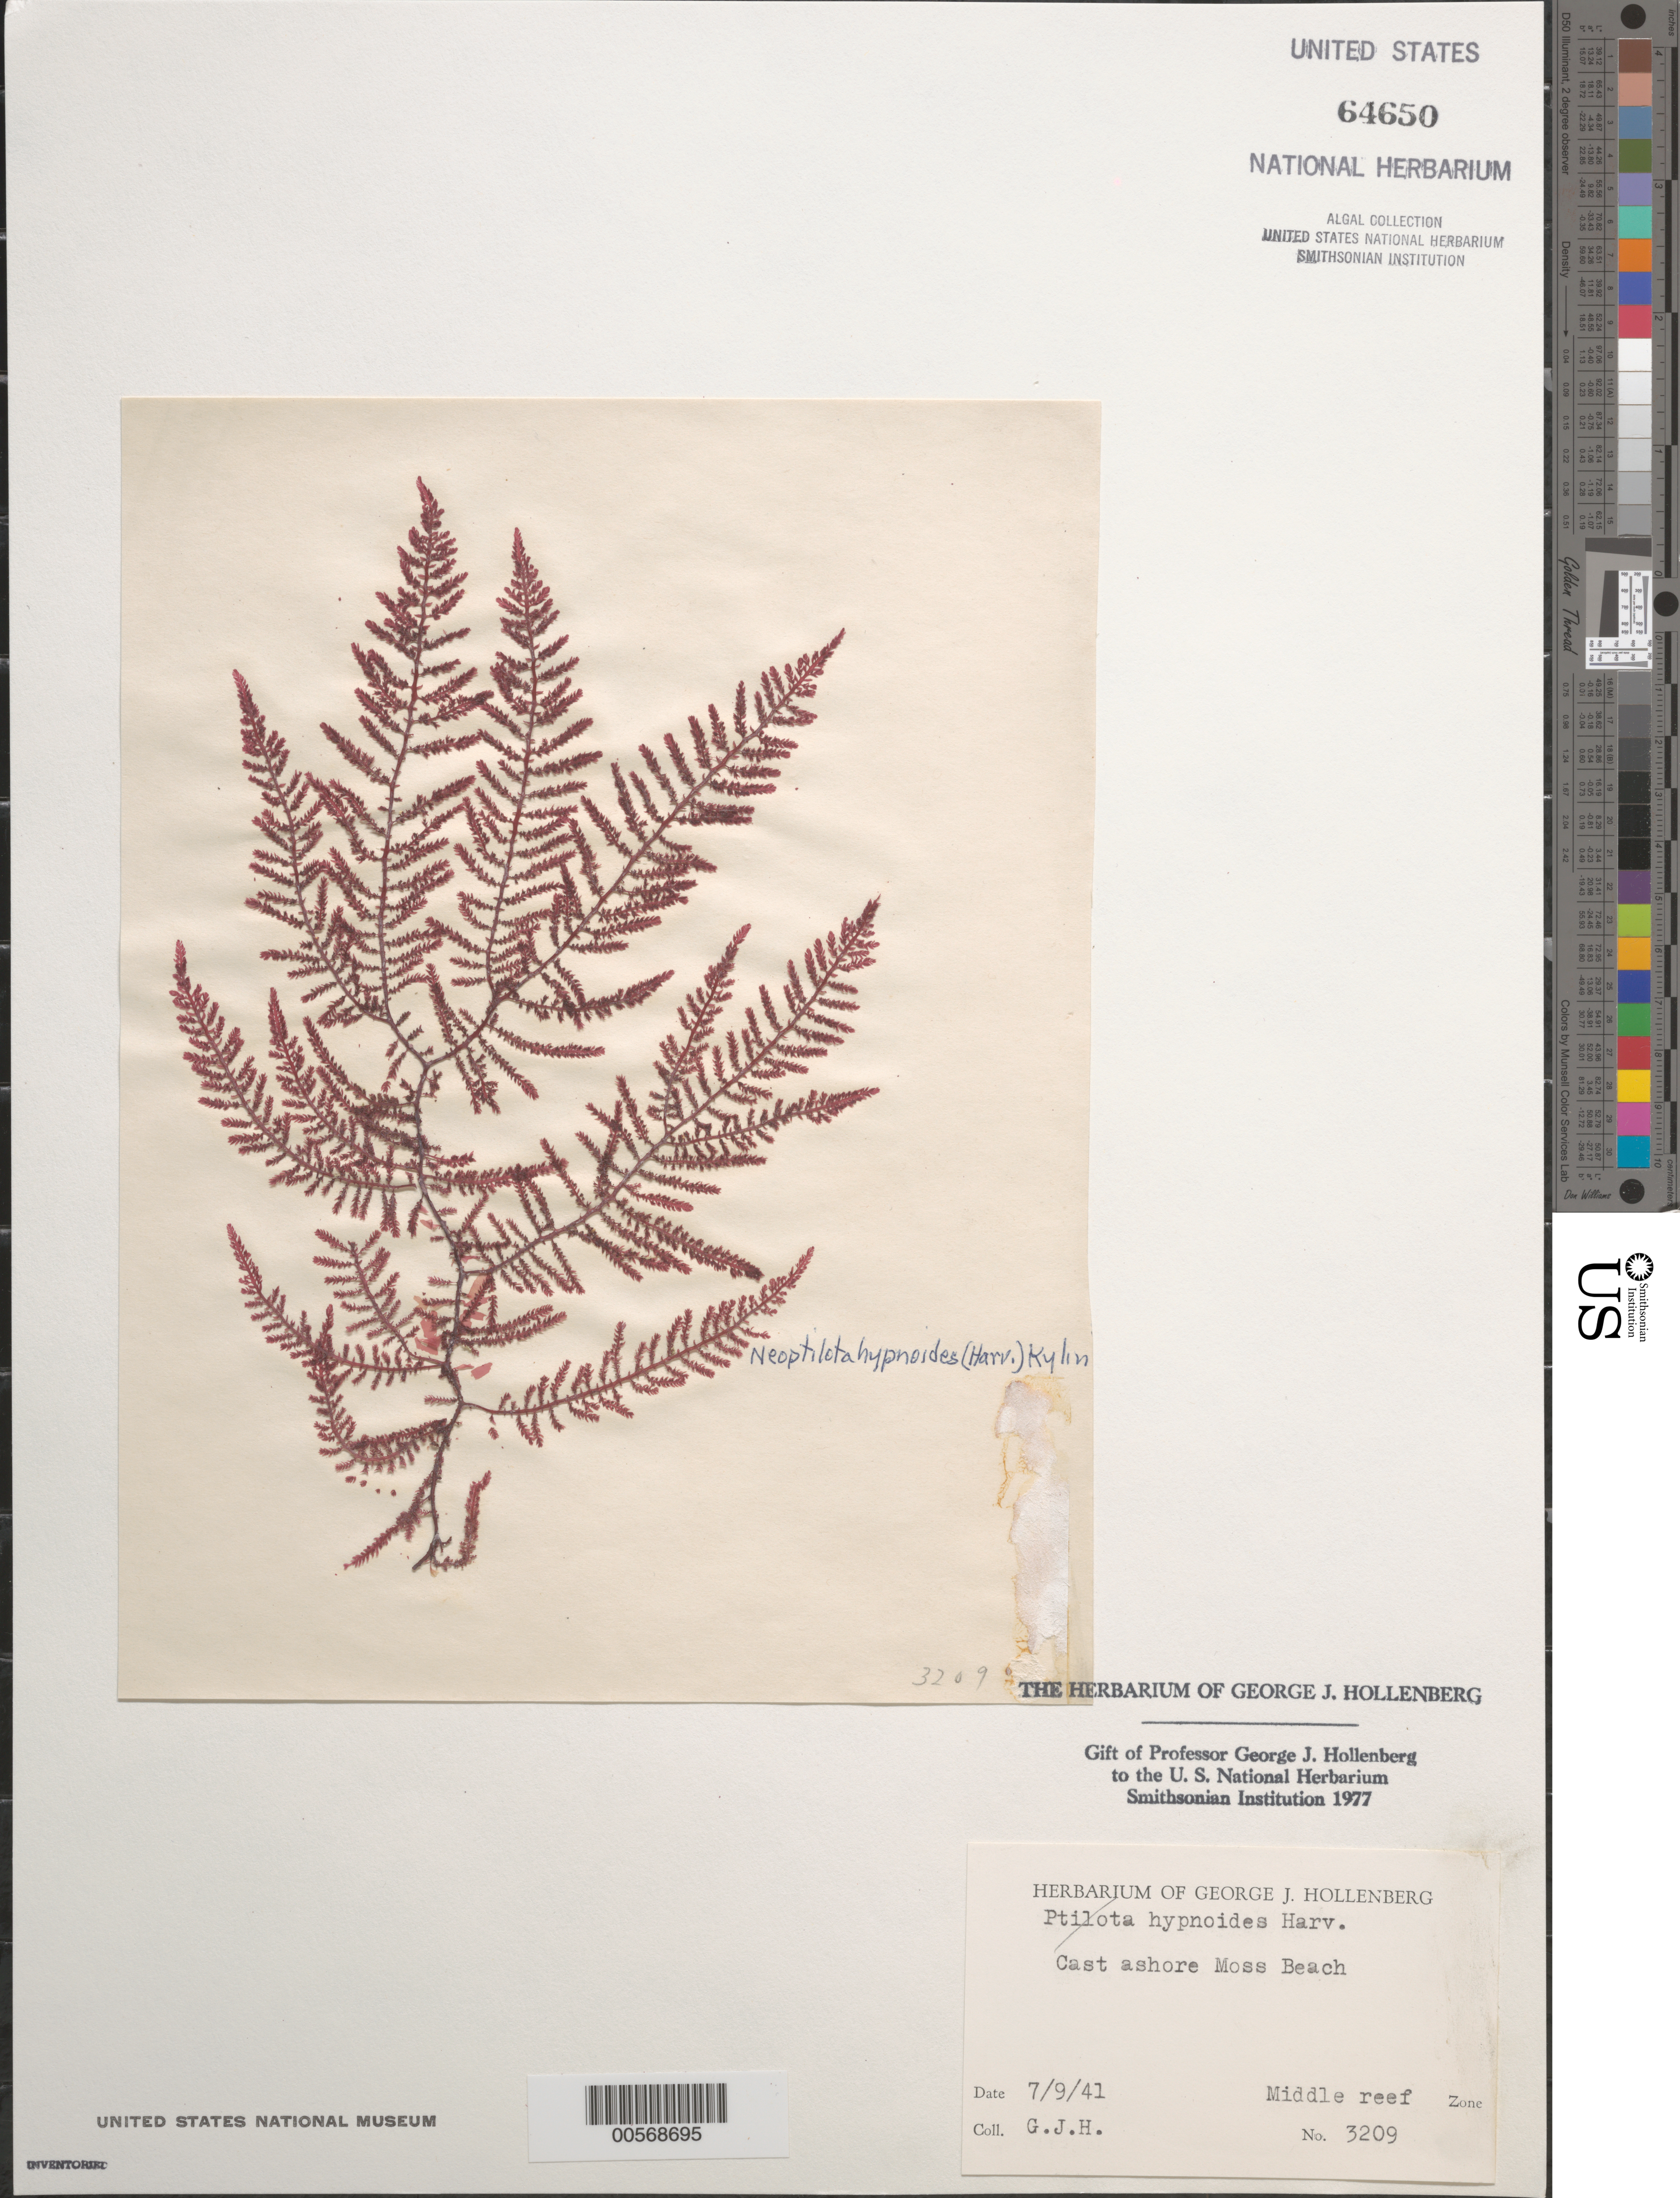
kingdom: Plantae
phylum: Rhodophyta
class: Florideophyceae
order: Ceramiales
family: Wrangeliaceae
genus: Ptilota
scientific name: Ptilota hypnoides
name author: Harv. in Hook. & Arn.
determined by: Algae name updating Project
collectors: G. Hollenberg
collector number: GJH 3209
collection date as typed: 09 Jul 1941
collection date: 1941-07-09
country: United States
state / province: California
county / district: Monterey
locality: Middle Reef of Moss Beach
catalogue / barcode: US 64650